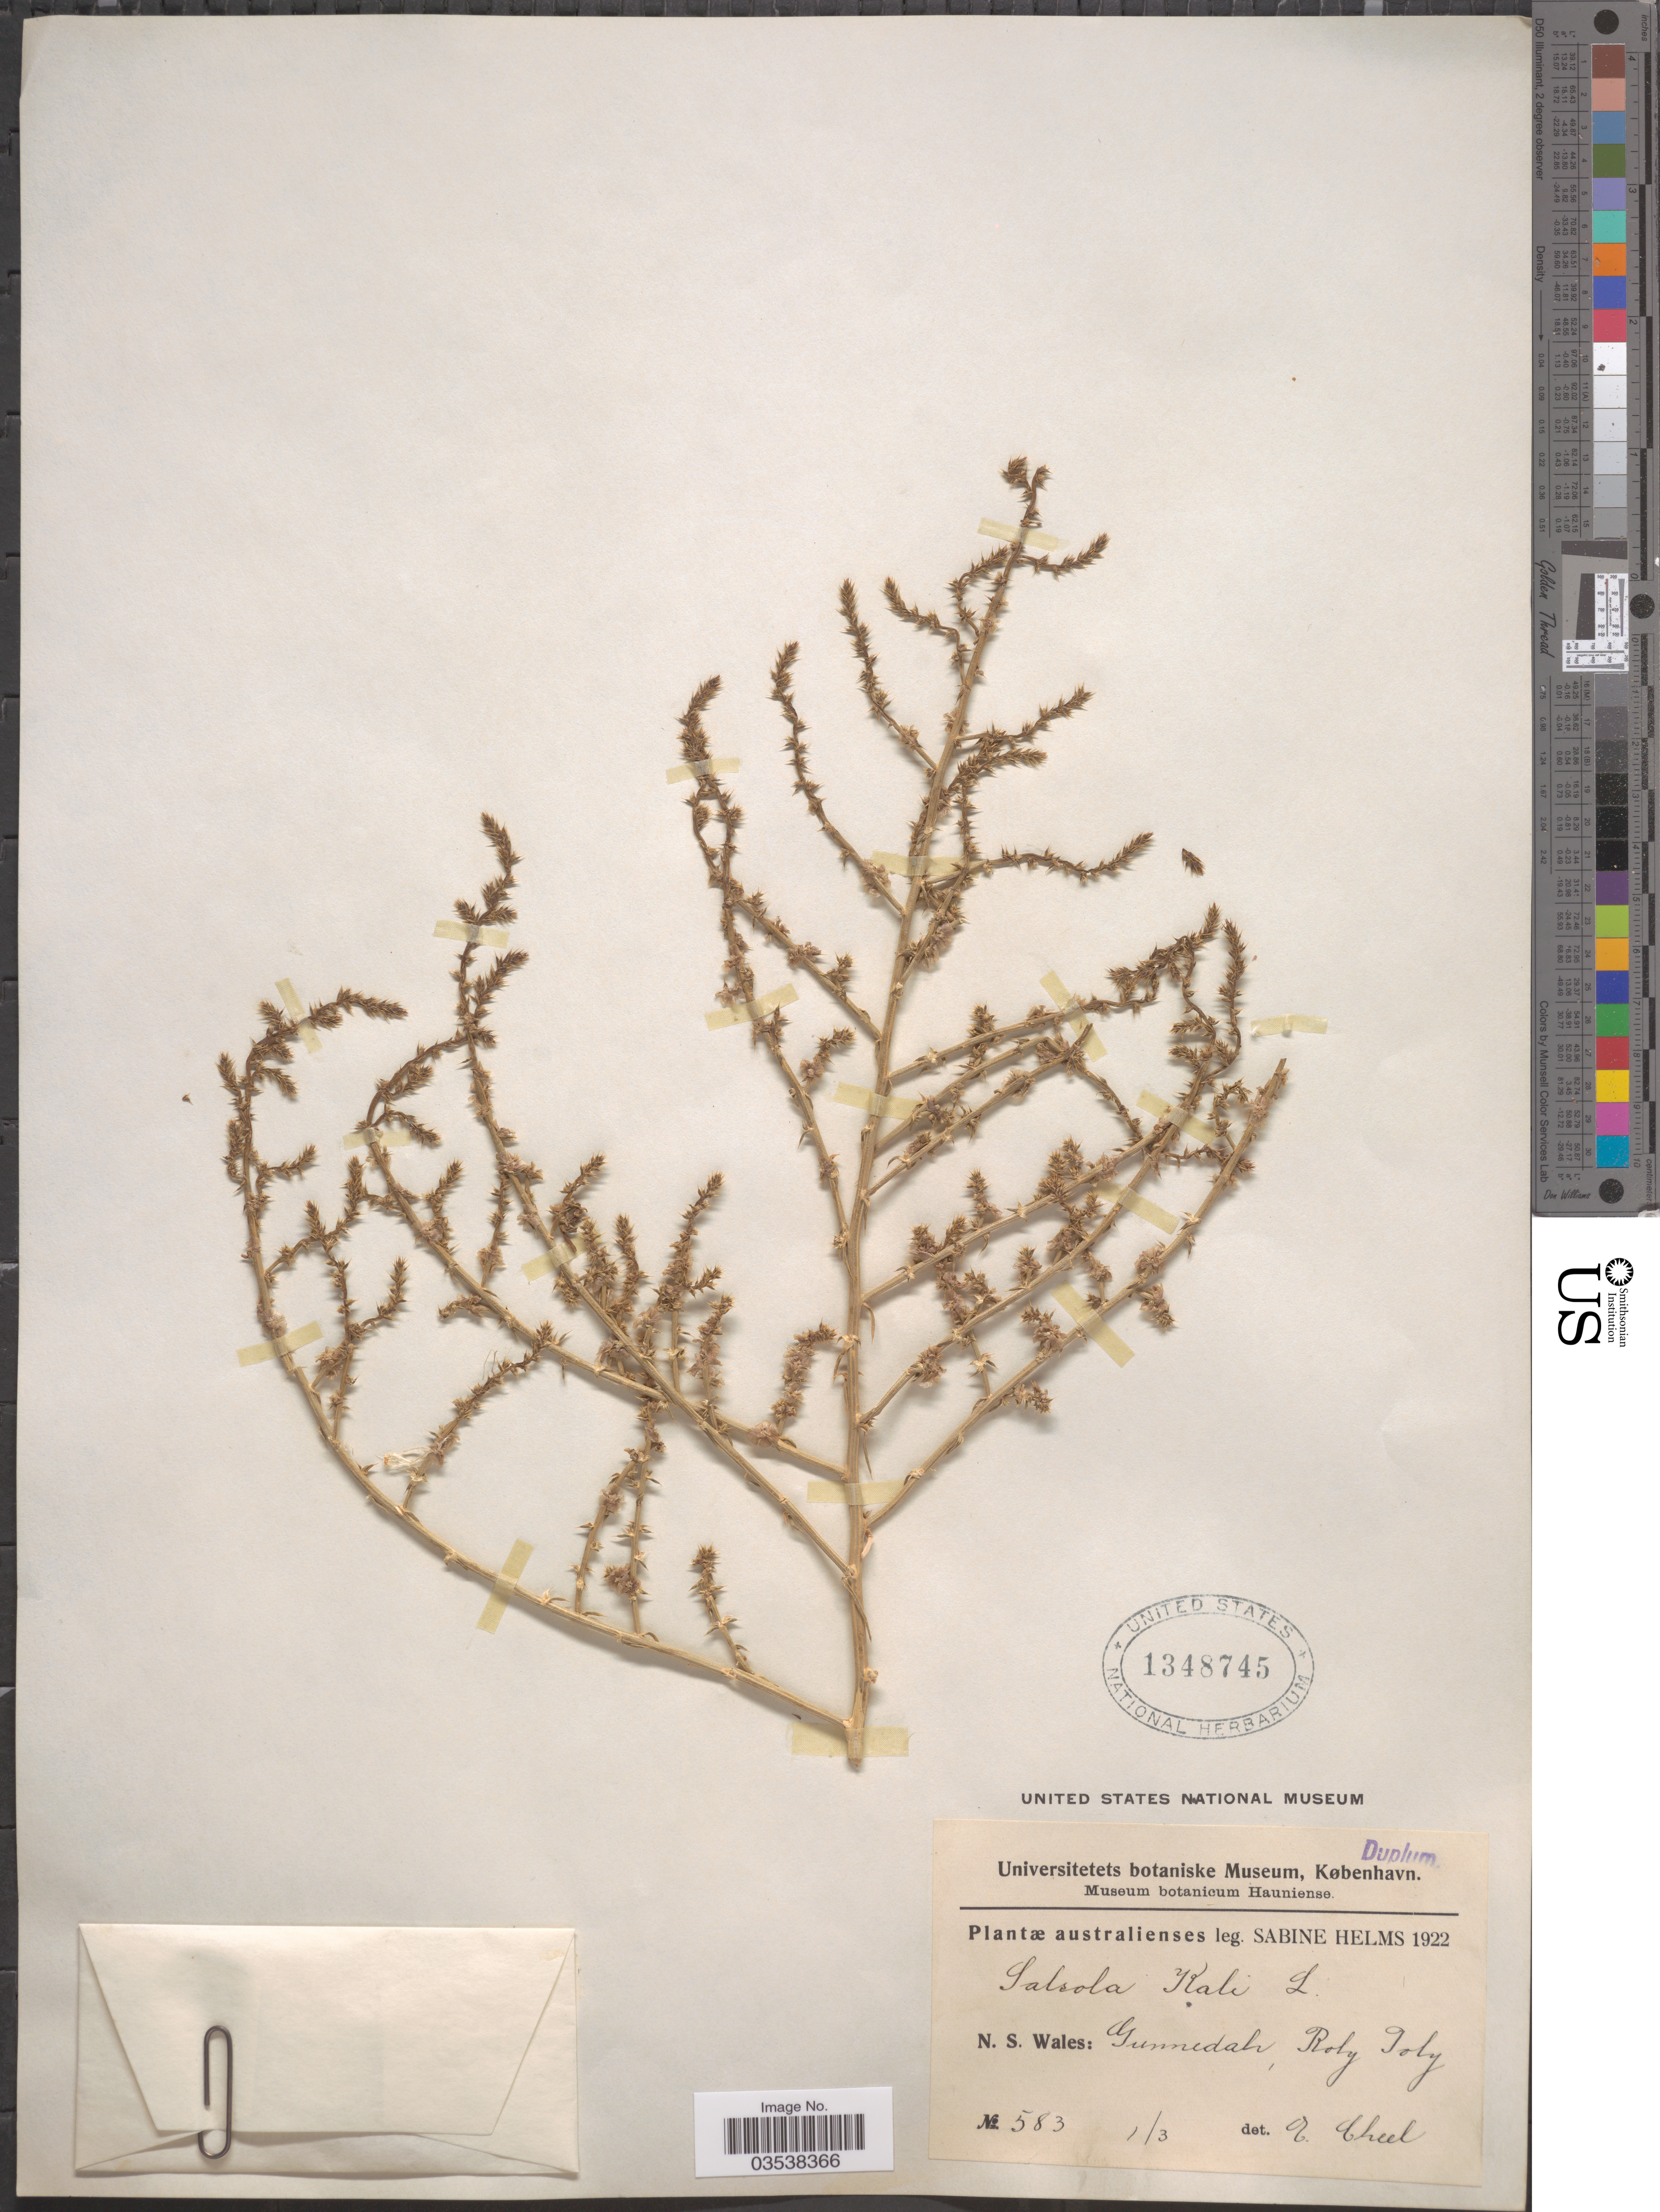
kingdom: Plantae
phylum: Tracheophyta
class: Magnoliopsida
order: Caryophyllales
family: Amaranthaceae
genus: Salsola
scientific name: Salsola kali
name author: L.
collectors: S. Helms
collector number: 583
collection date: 1922-03-01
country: Australia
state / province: New South Wales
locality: Gunnedah, Roly Poly.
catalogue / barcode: US 1348745